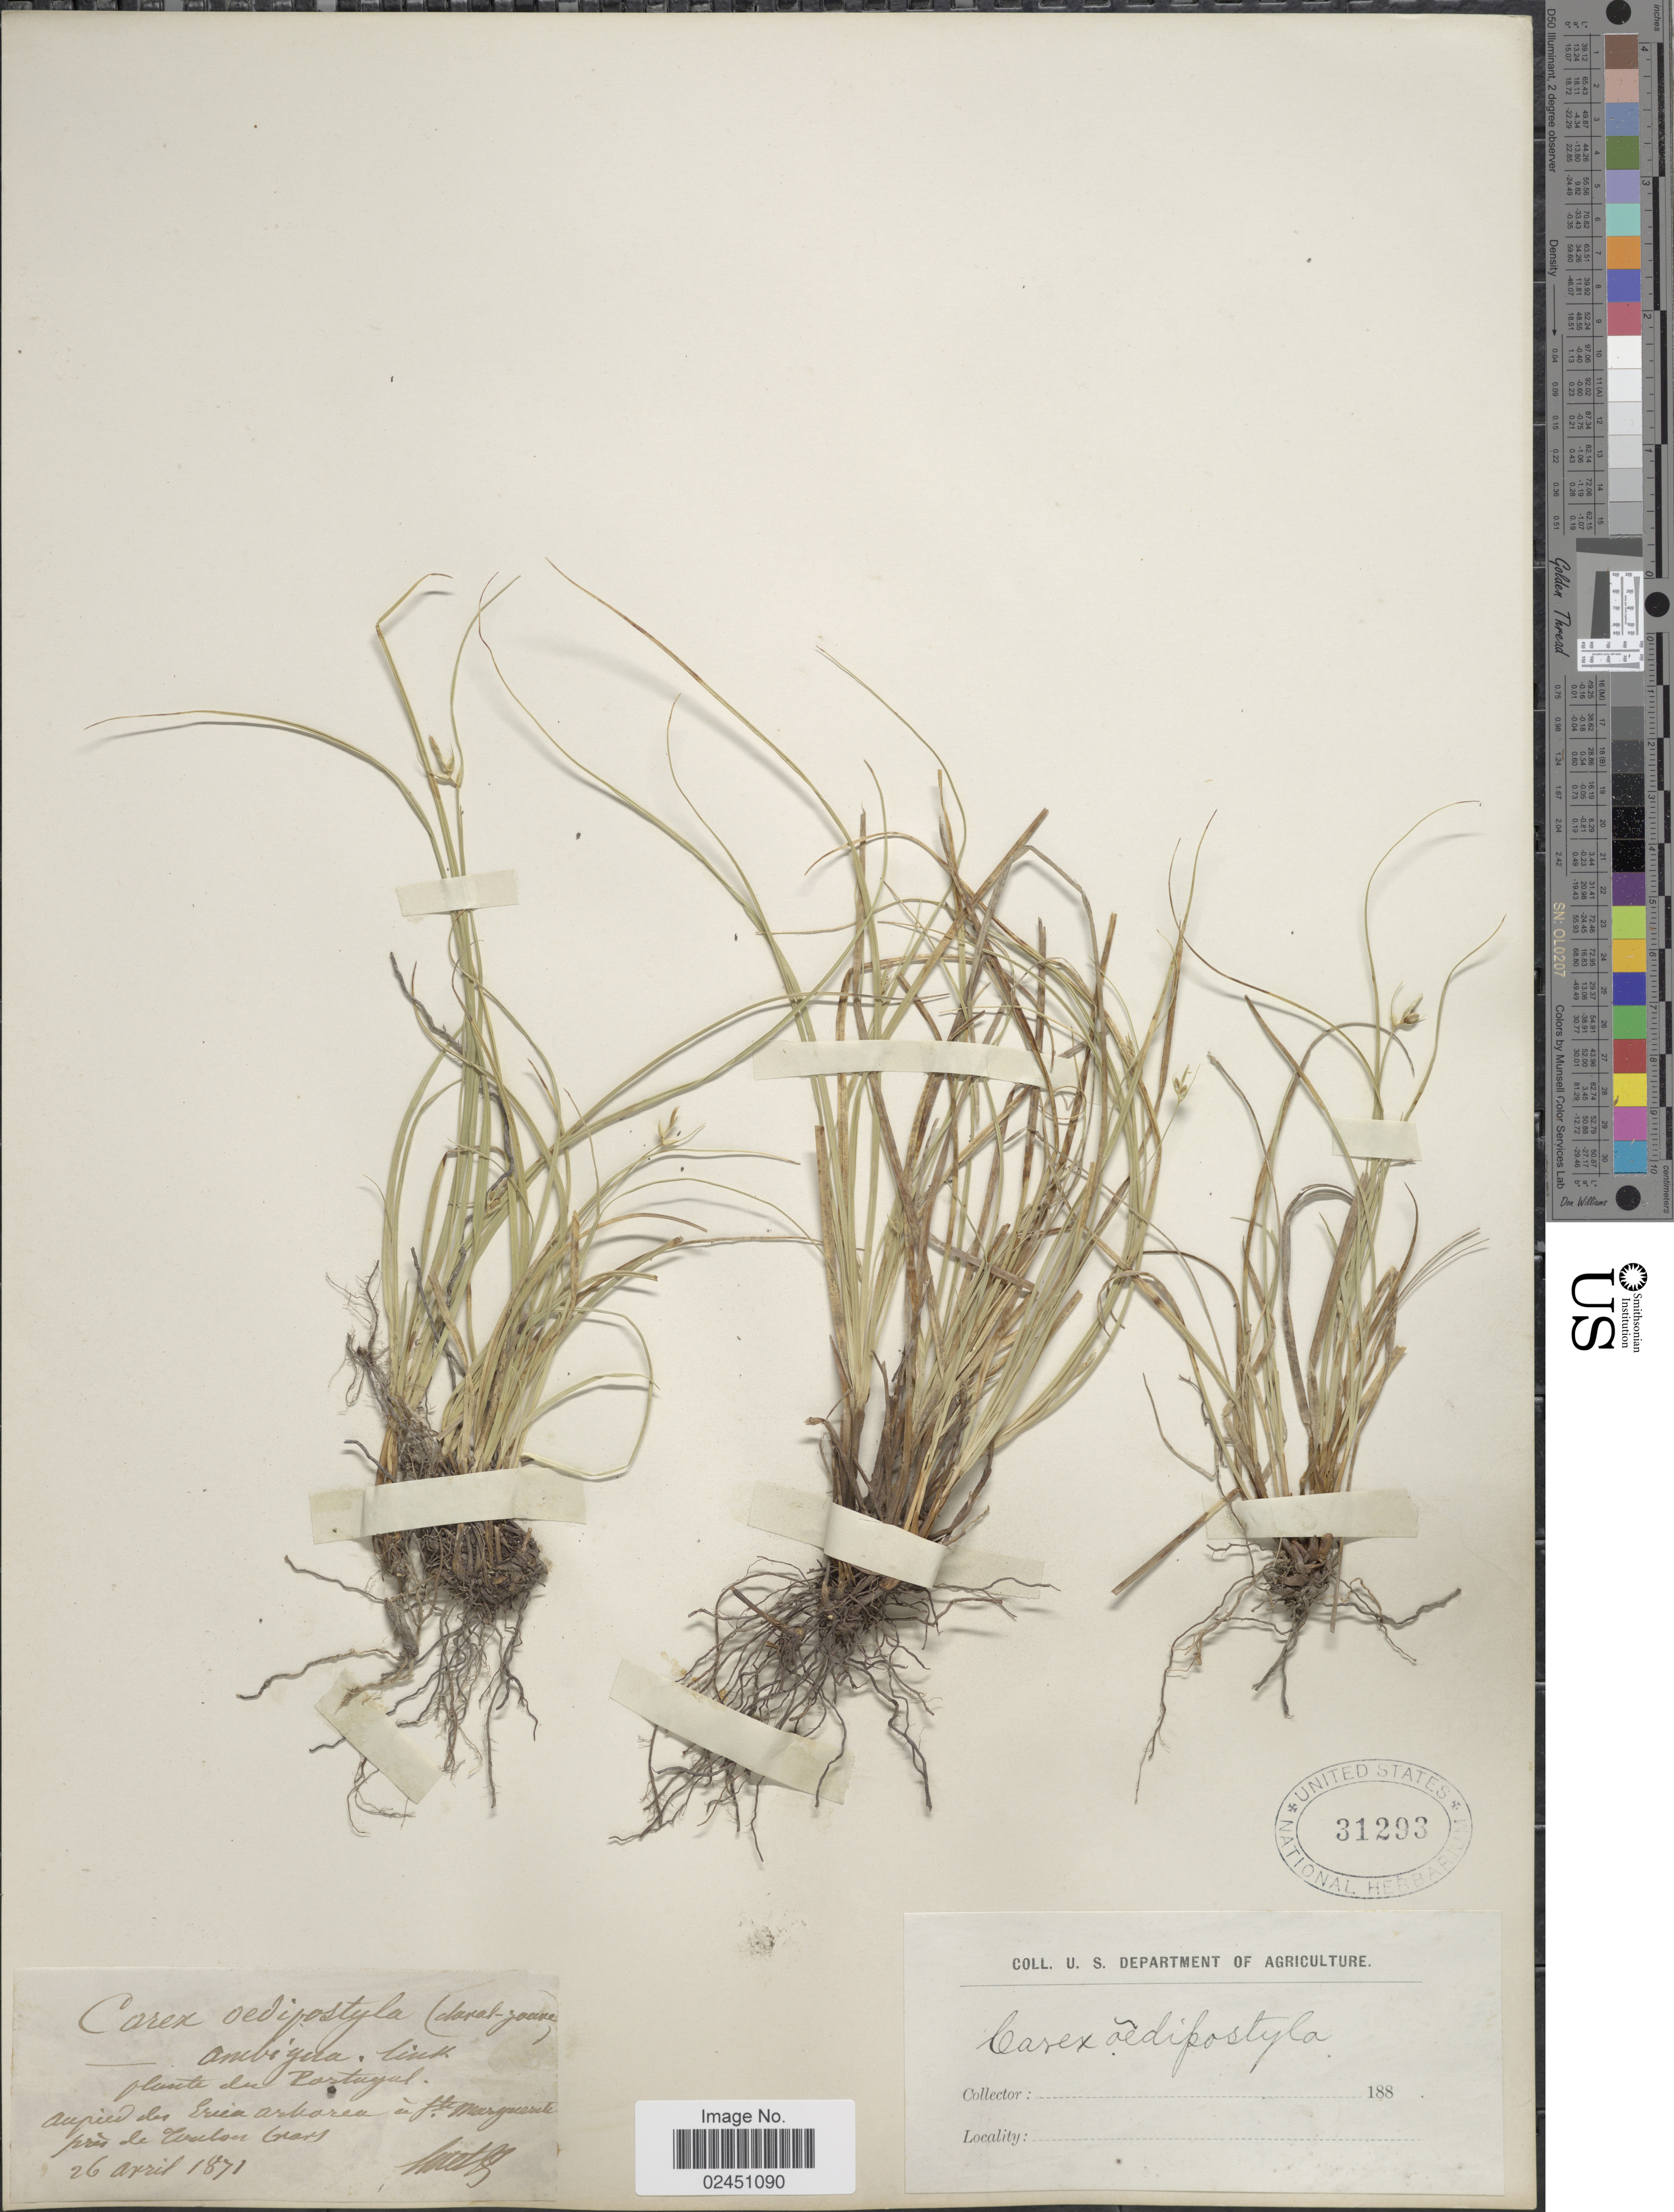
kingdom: Plantae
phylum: Tracheophyta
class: Liliopsida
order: Poales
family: Cyperaceae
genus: Carex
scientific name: Carex oedipostyla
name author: Duval-Jouve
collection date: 1871-04-26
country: Portugal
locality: Aupies des Eria arborea in Ste Marguente pres de Touclouse (Clars) [interpreted]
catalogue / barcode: US 31293